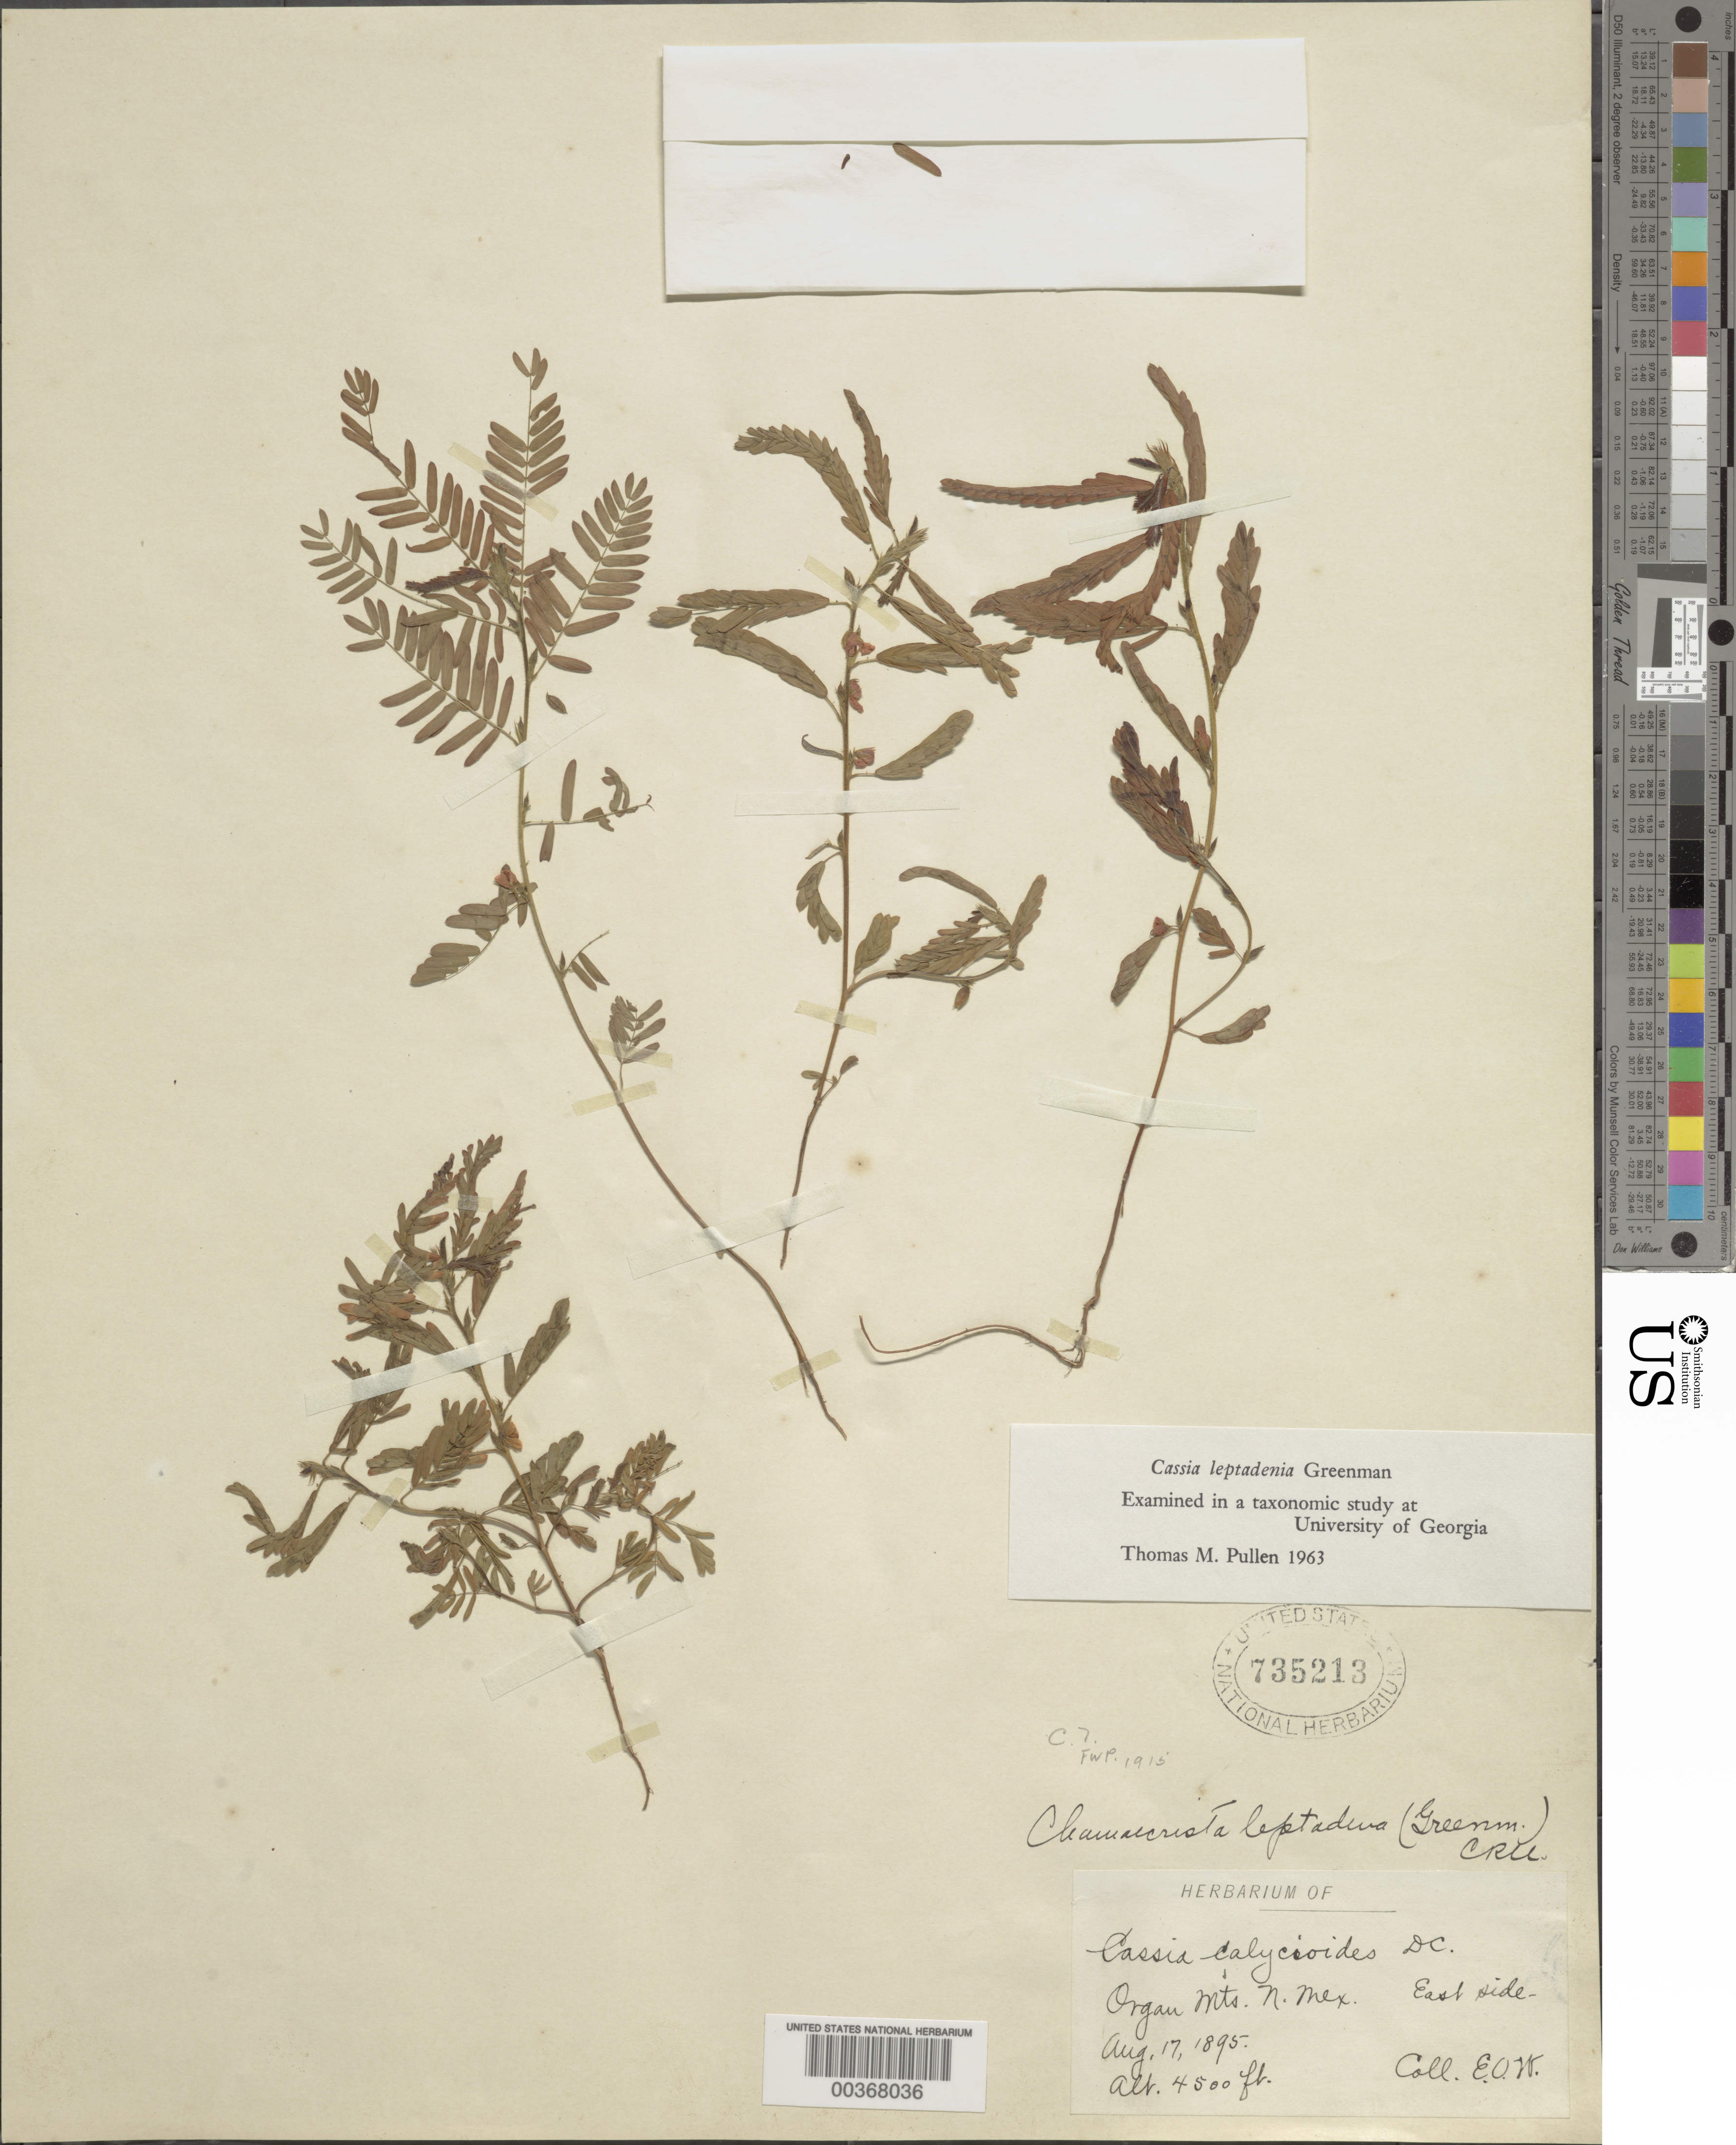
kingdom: Plantae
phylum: Tracheophyta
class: Magnoliopsida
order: Fabales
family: Fabaceae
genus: Chamaecrista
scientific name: Chamaecrista nictitans var. mensalis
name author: (Greenm.) H.S. Irwin & Barneby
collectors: E. O. Wooton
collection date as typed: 17 Aug 1895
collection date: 1895-08-17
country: United States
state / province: New Mexico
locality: Organ mts.; e side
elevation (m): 1372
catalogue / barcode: US 735213